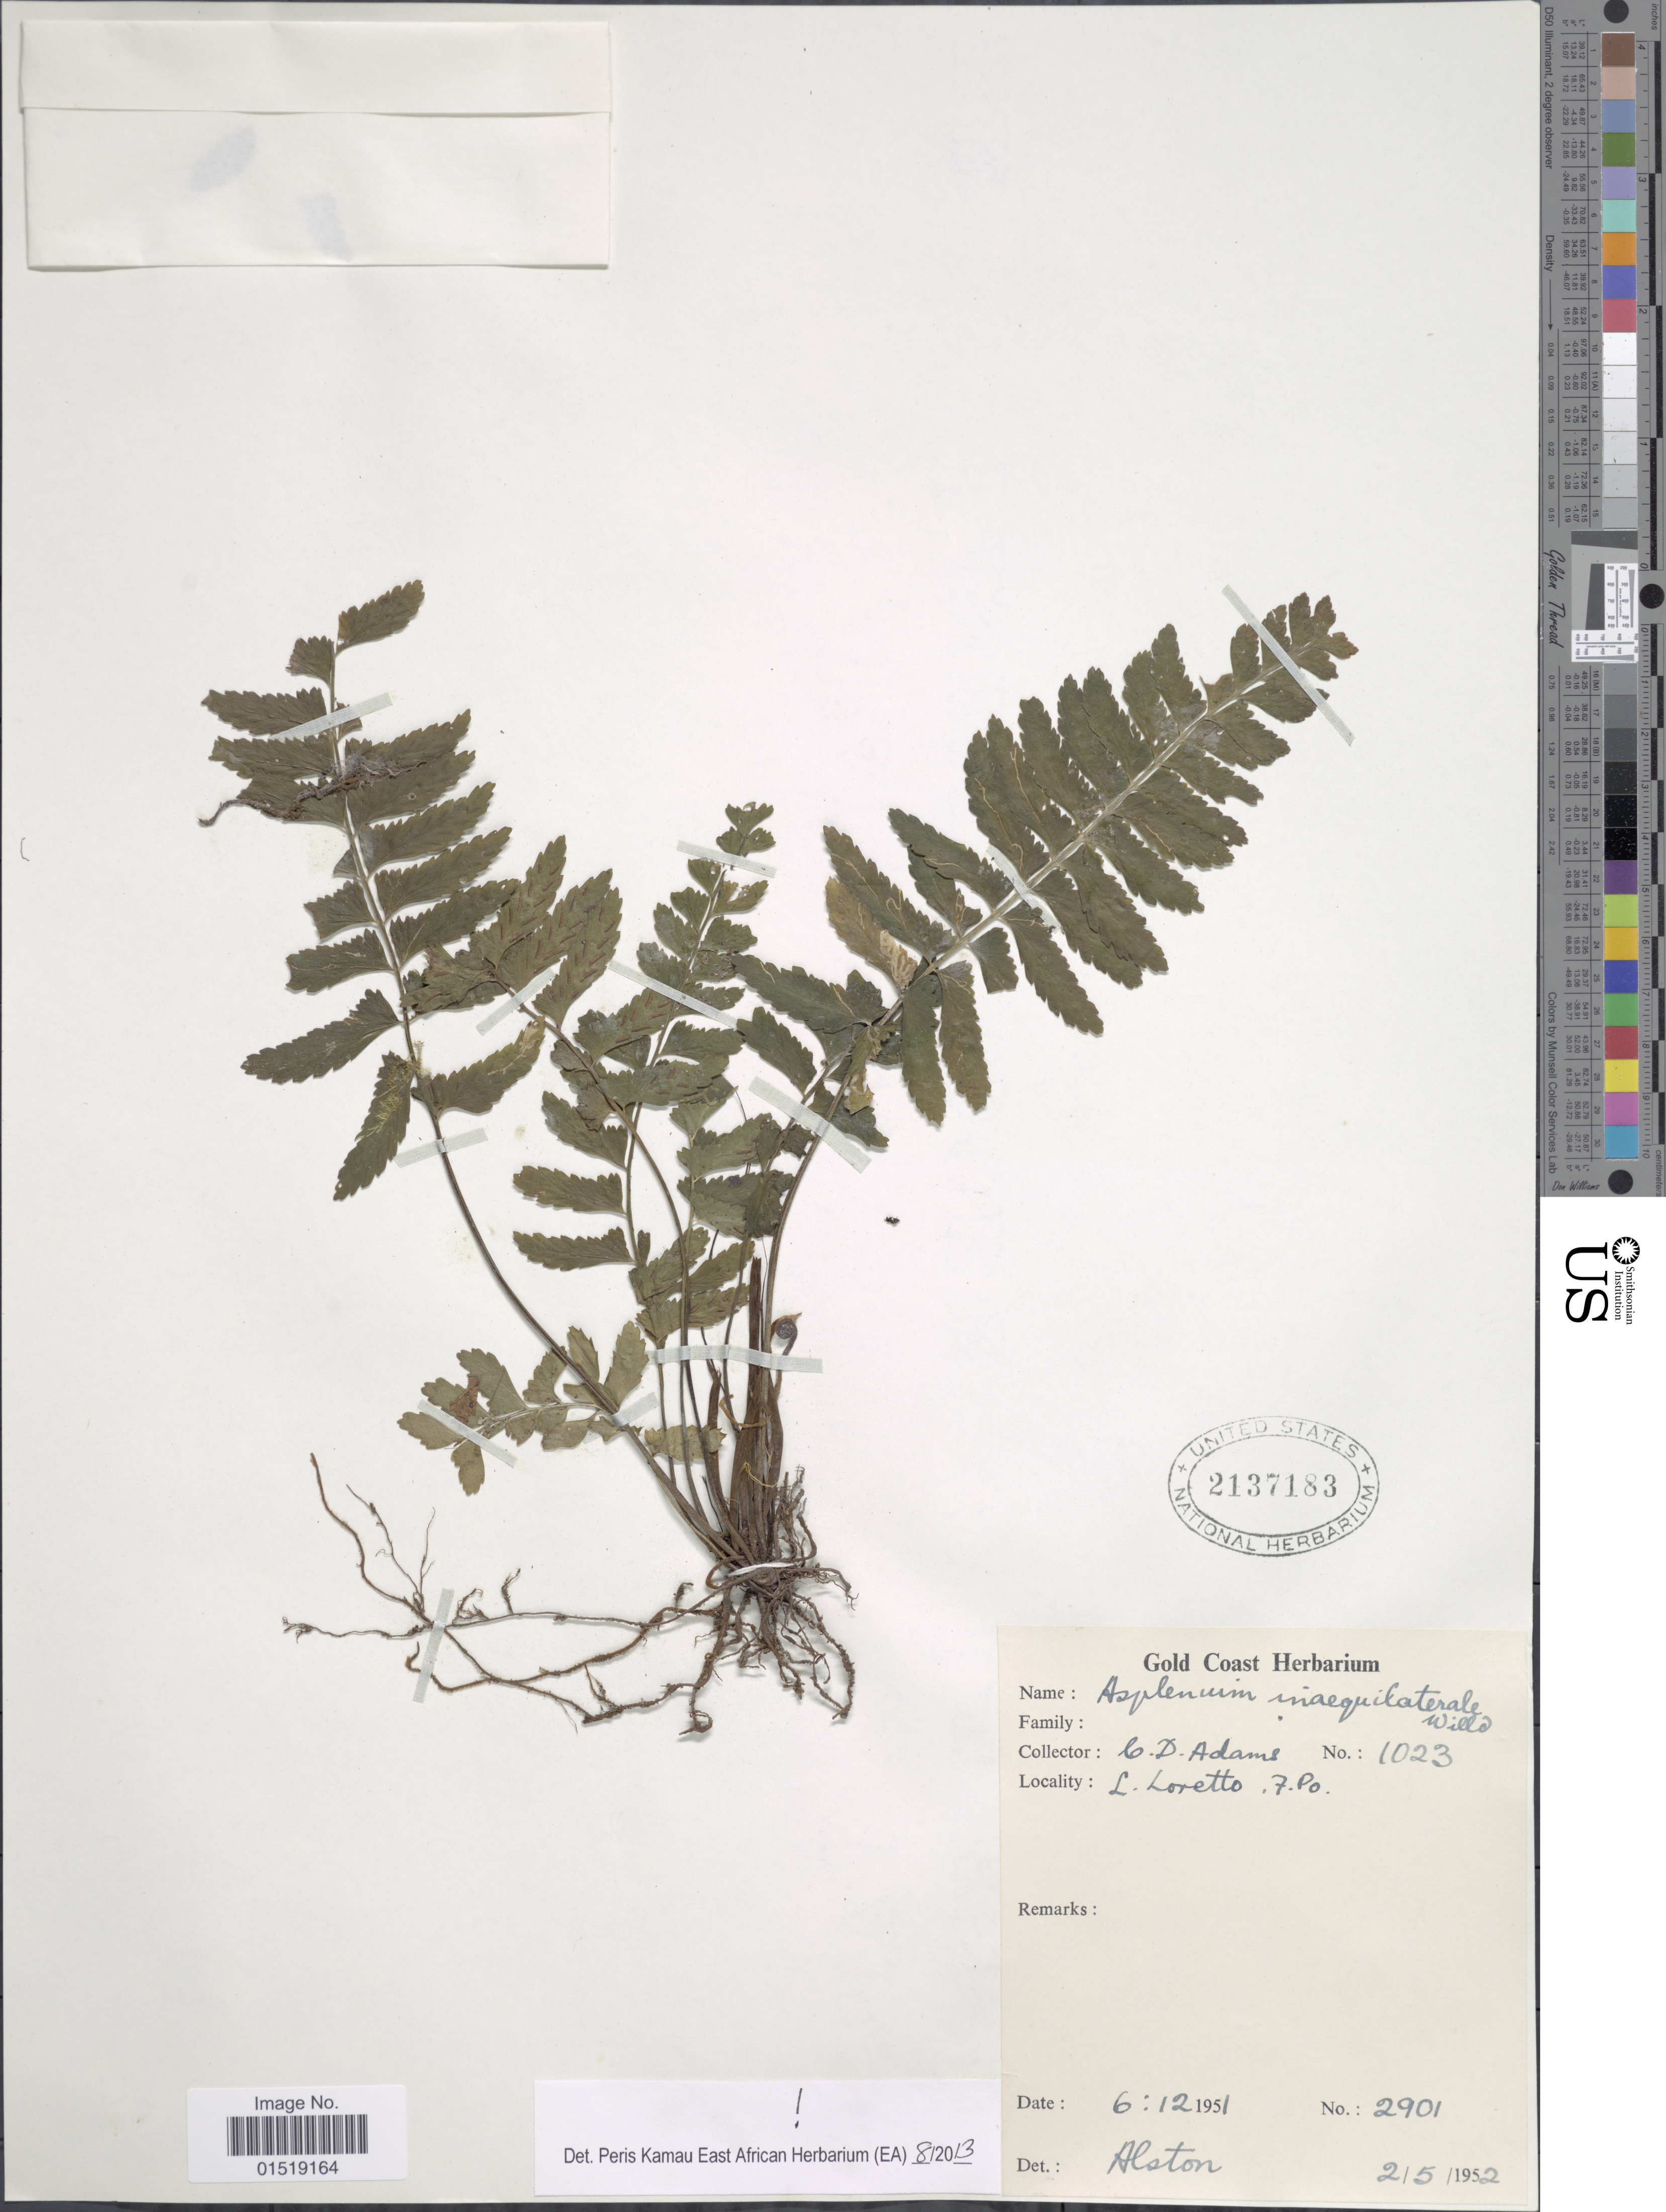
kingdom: Plantae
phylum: Tracheophyta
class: Polypodiopsida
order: Polypodiales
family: Aspleniaceae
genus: Asplenium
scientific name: Asplenium inaequilaterale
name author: Willd.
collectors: C. D. Adams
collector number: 1023/2901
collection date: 1951-12-06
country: Mauritius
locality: L. Loretto, 7.Po.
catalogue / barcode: US 2137183